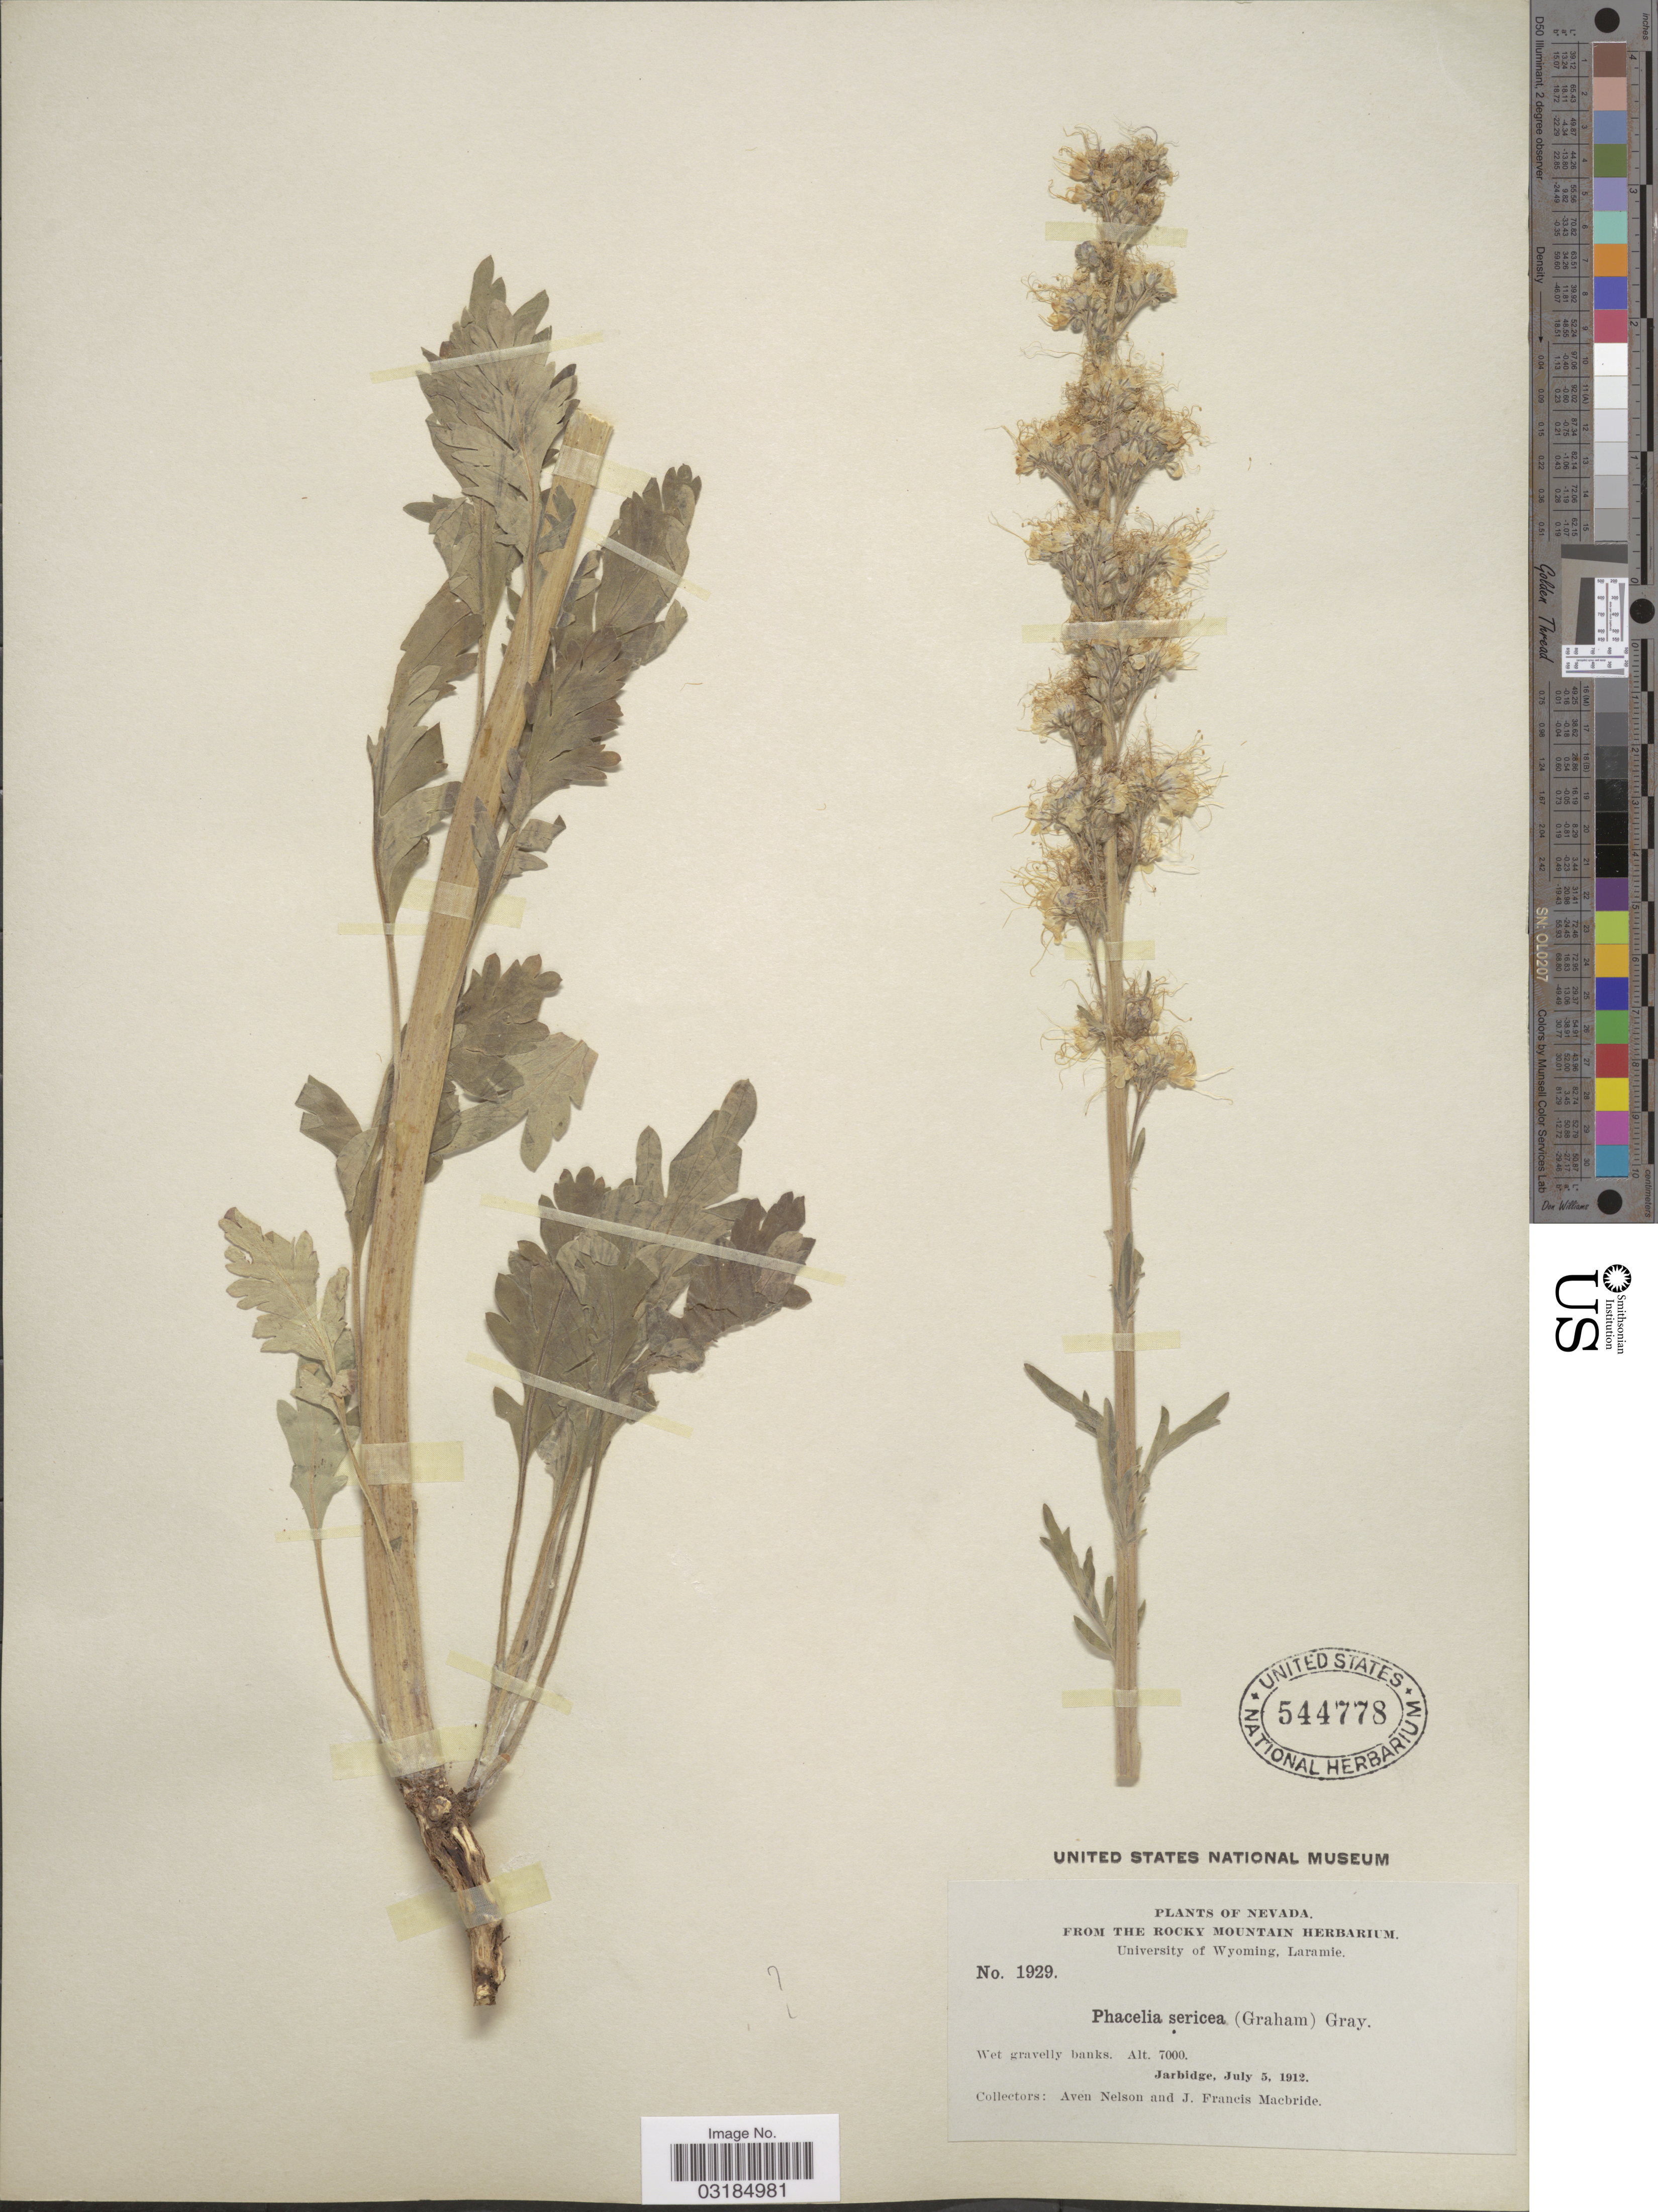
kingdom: Plantae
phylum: Tracheophyta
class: Magnoliopsida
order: Boraginales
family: Hydrophyllaceae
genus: Phacelia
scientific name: Phacelia ciliosa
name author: Rydb.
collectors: A. Nelson & J. F. Macbride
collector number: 1929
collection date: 1912-07-05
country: United States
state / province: Nevada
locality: Jarbidge.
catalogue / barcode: US 544778